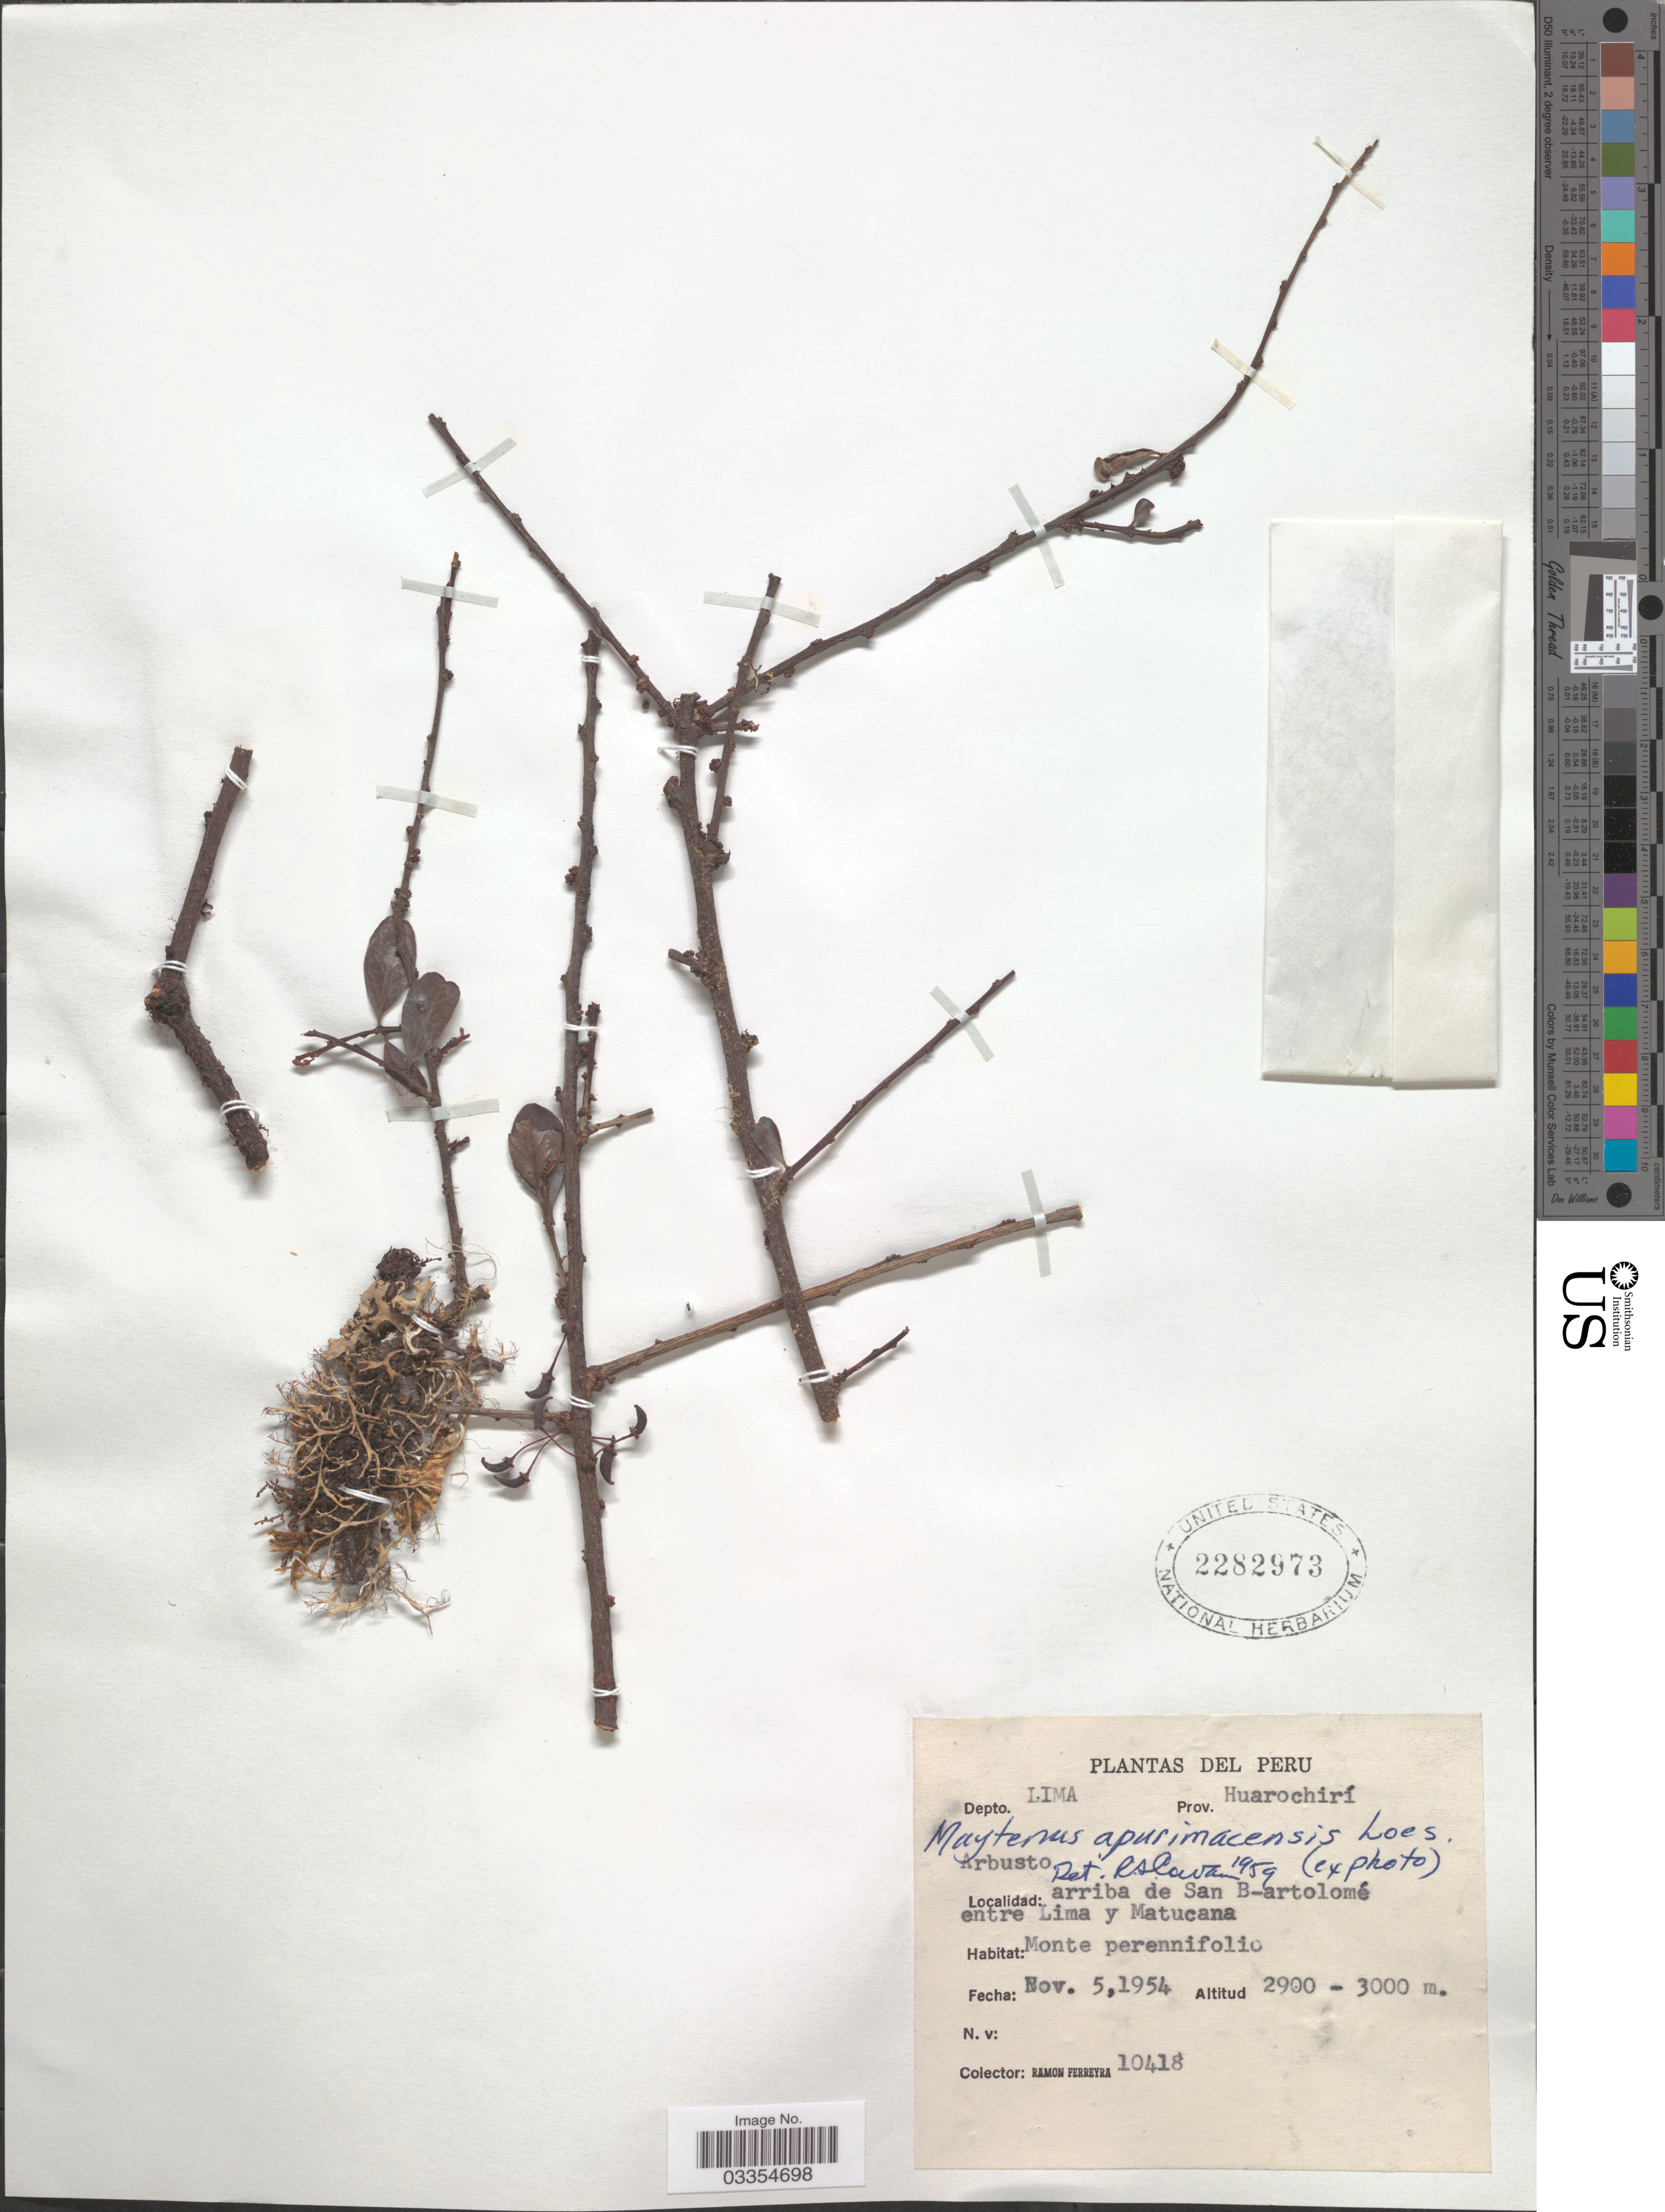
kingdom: Plantae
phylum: Tracheophyta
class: Magnoliopsida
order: Celastrales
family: Celastraceae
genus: Maytenus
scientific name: Maytenus apurimacensis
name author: Loes.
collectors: R. A. Ferreyra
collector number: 10418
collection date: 1954-11-05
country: Peru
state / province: Lima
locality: Depto. Lima. Prov. Huarochirí. Arriba de San Bartolomé entre Lima y Matucana.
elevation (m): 2900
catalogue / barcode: US 2282973